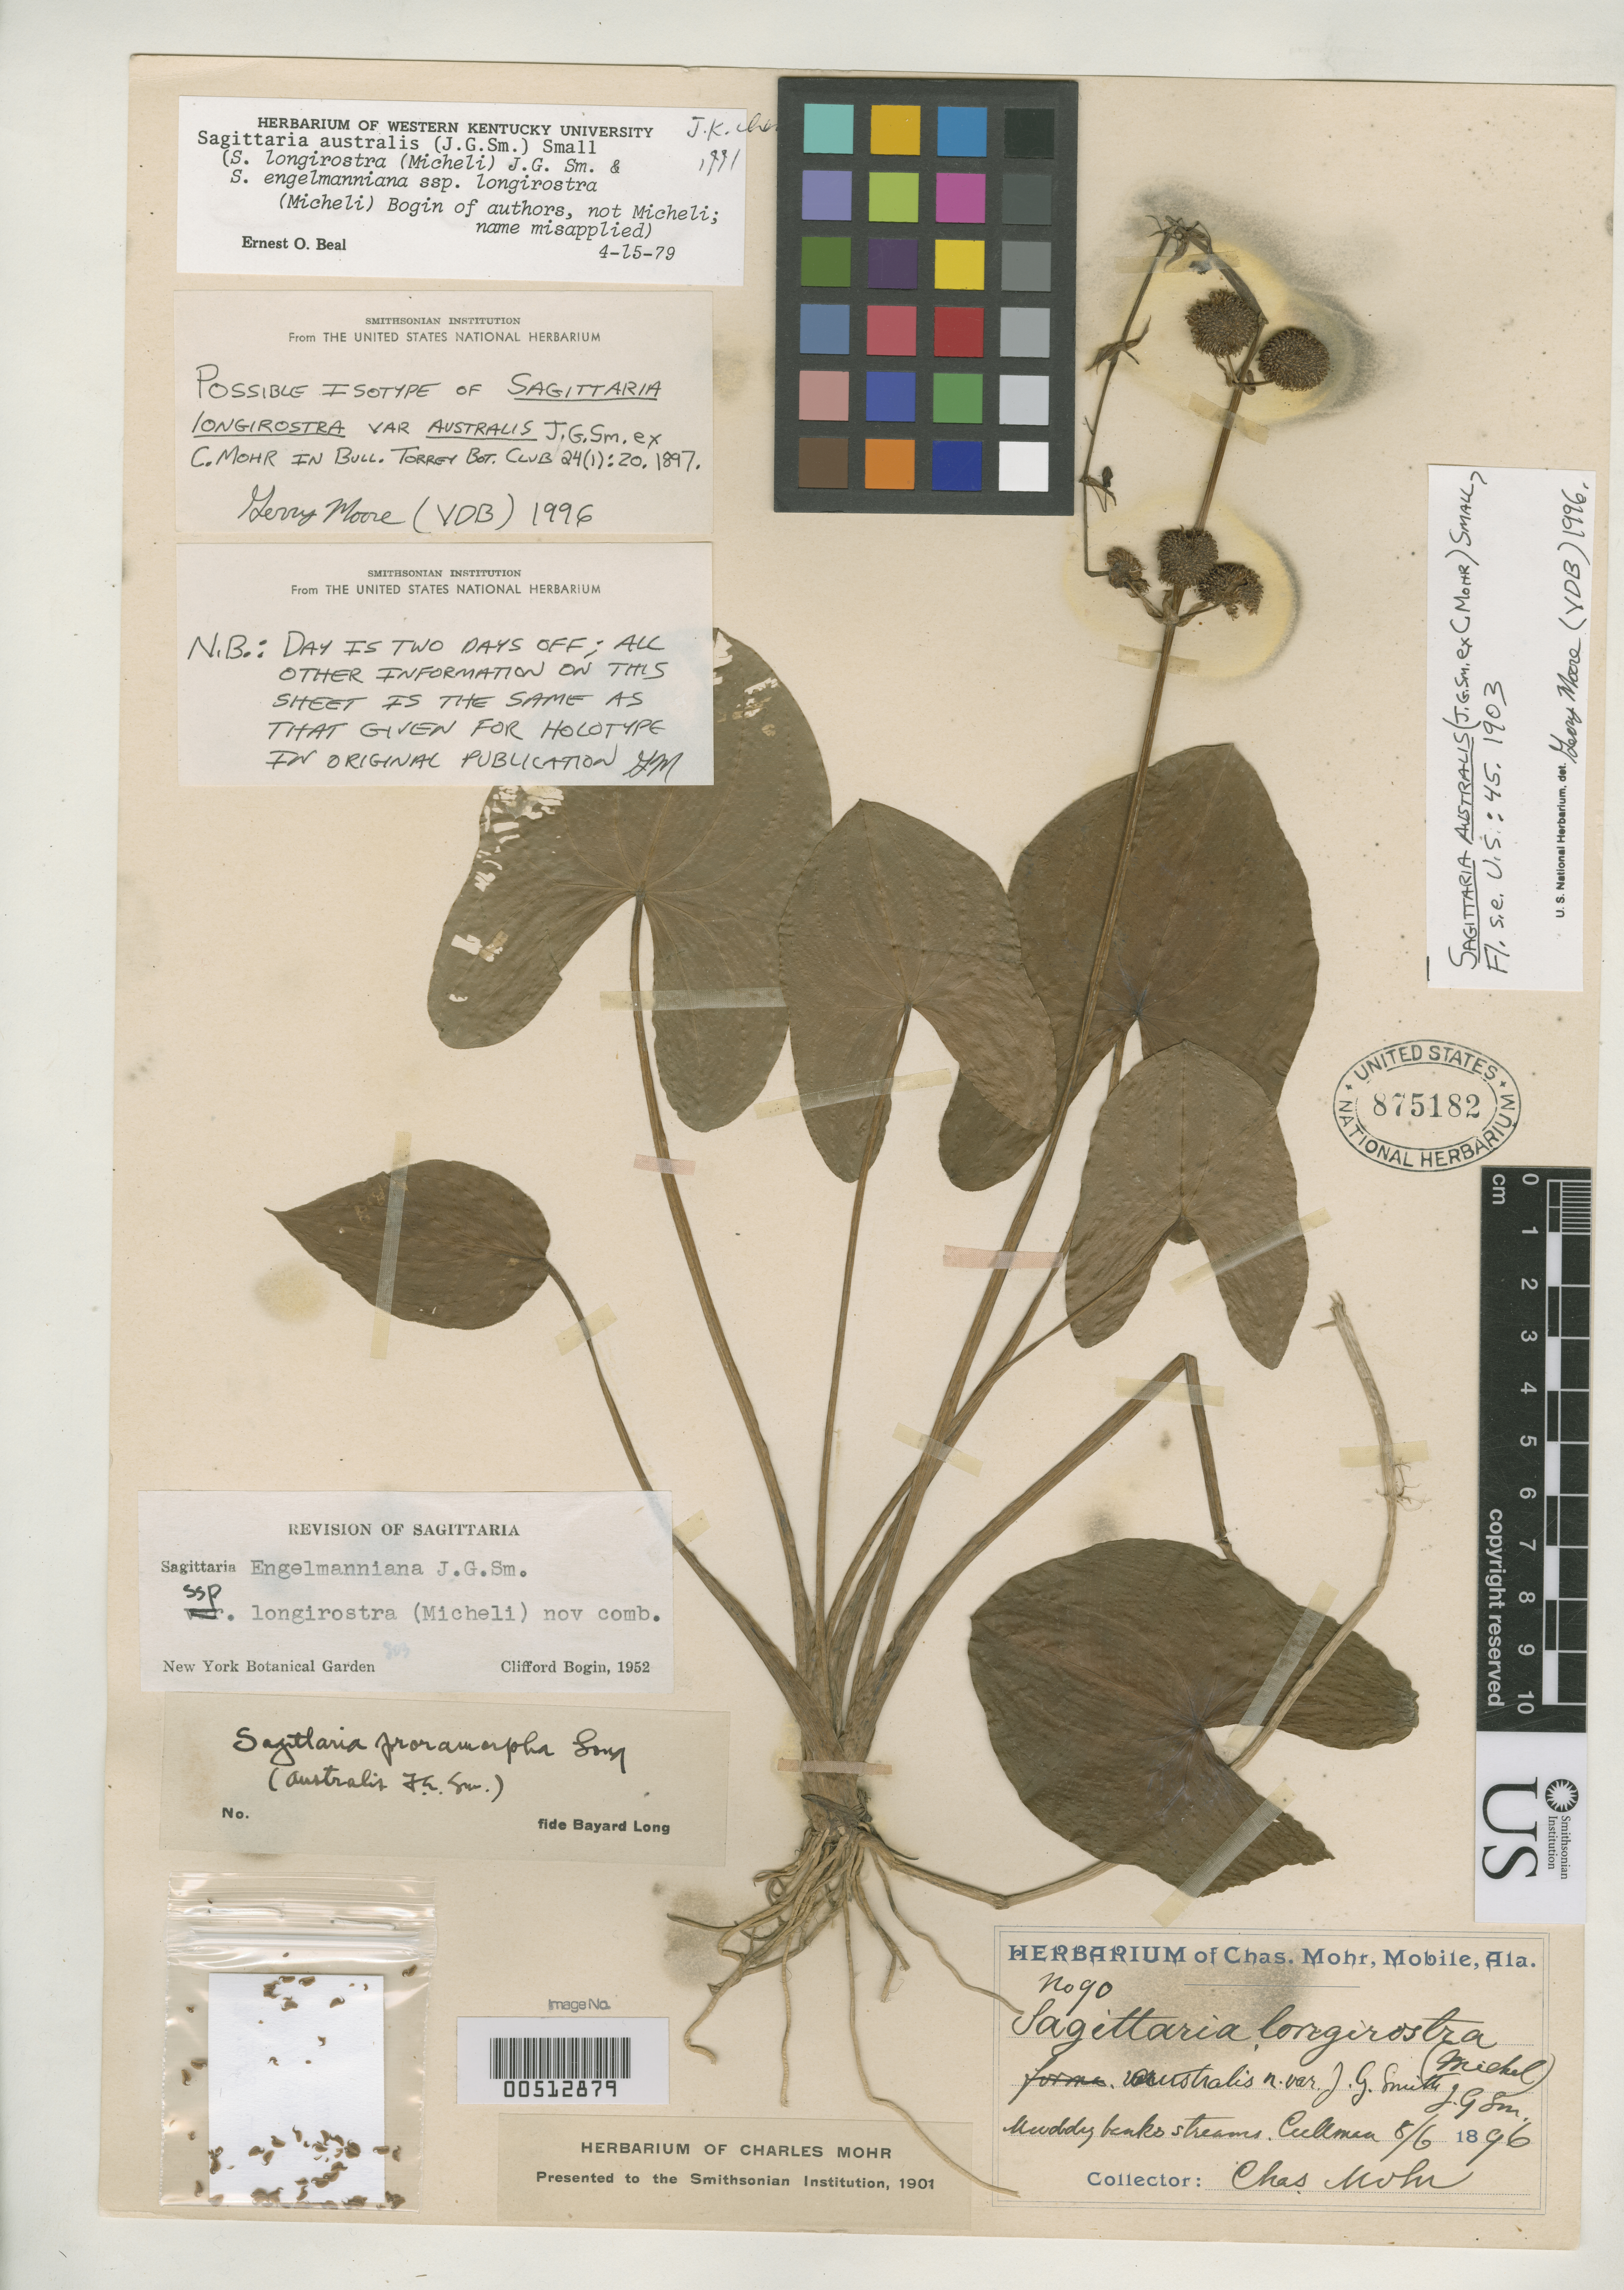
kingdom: Plantae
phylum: Tracheophyta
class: Liliopsida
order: Alismatales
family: Alismataceae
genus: Sagittaria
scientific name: Sagittaria longirostra var. australis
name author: J.G. Sm. ex C. Mohr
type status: Possible Isotype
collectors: C. T. Mohr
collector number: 90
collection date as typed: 08 Jun 1896 or 06 Aug 1896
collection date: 1896-06-08 or 1896-08-06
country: United States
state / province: Alabama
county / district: Cullman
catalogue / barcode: US 875182